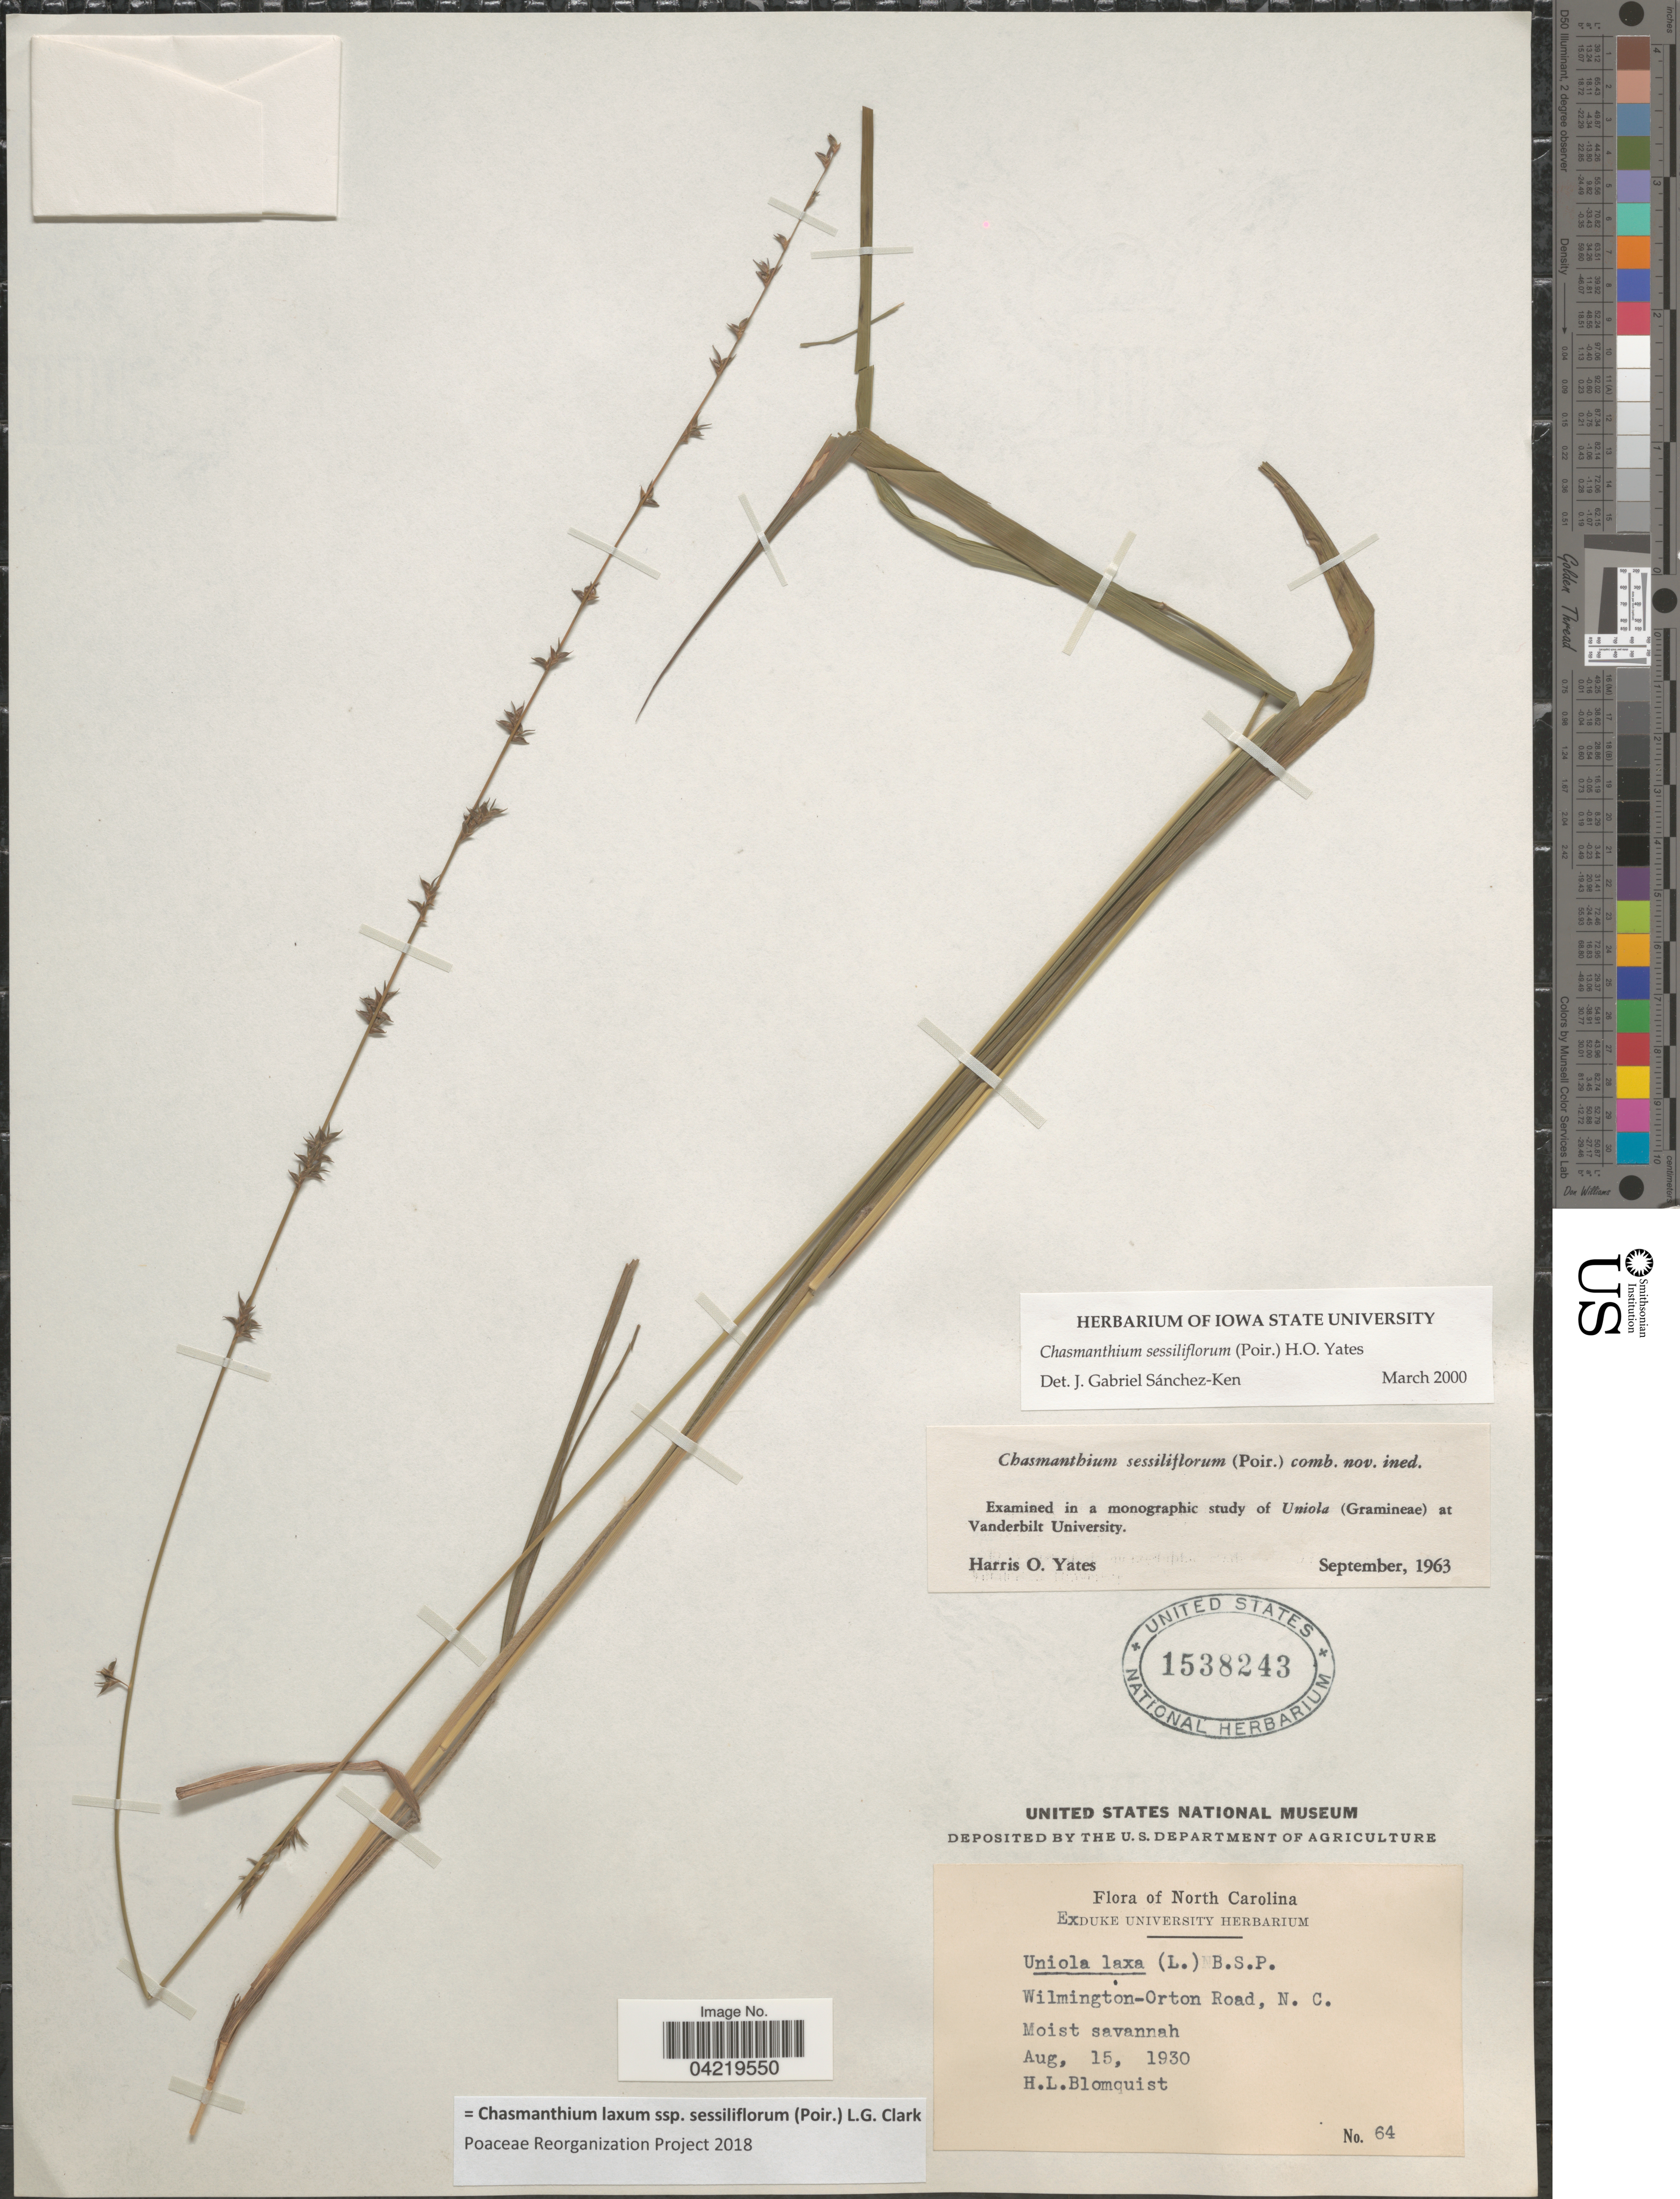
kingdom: Plantae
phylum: Tracheophyta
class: Liliopsida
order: Poales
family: Poaceae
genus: Chasmanthium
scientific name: Chasmanthium laxum subsp. sessiliflorum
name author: (L.) H.O. Yates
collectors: H. Blomquist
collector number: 64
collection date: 1930-08-15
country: United States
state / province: North Carolina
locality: Wilmington-Orton Road. Moist Savannah.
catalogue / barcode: US 1538243